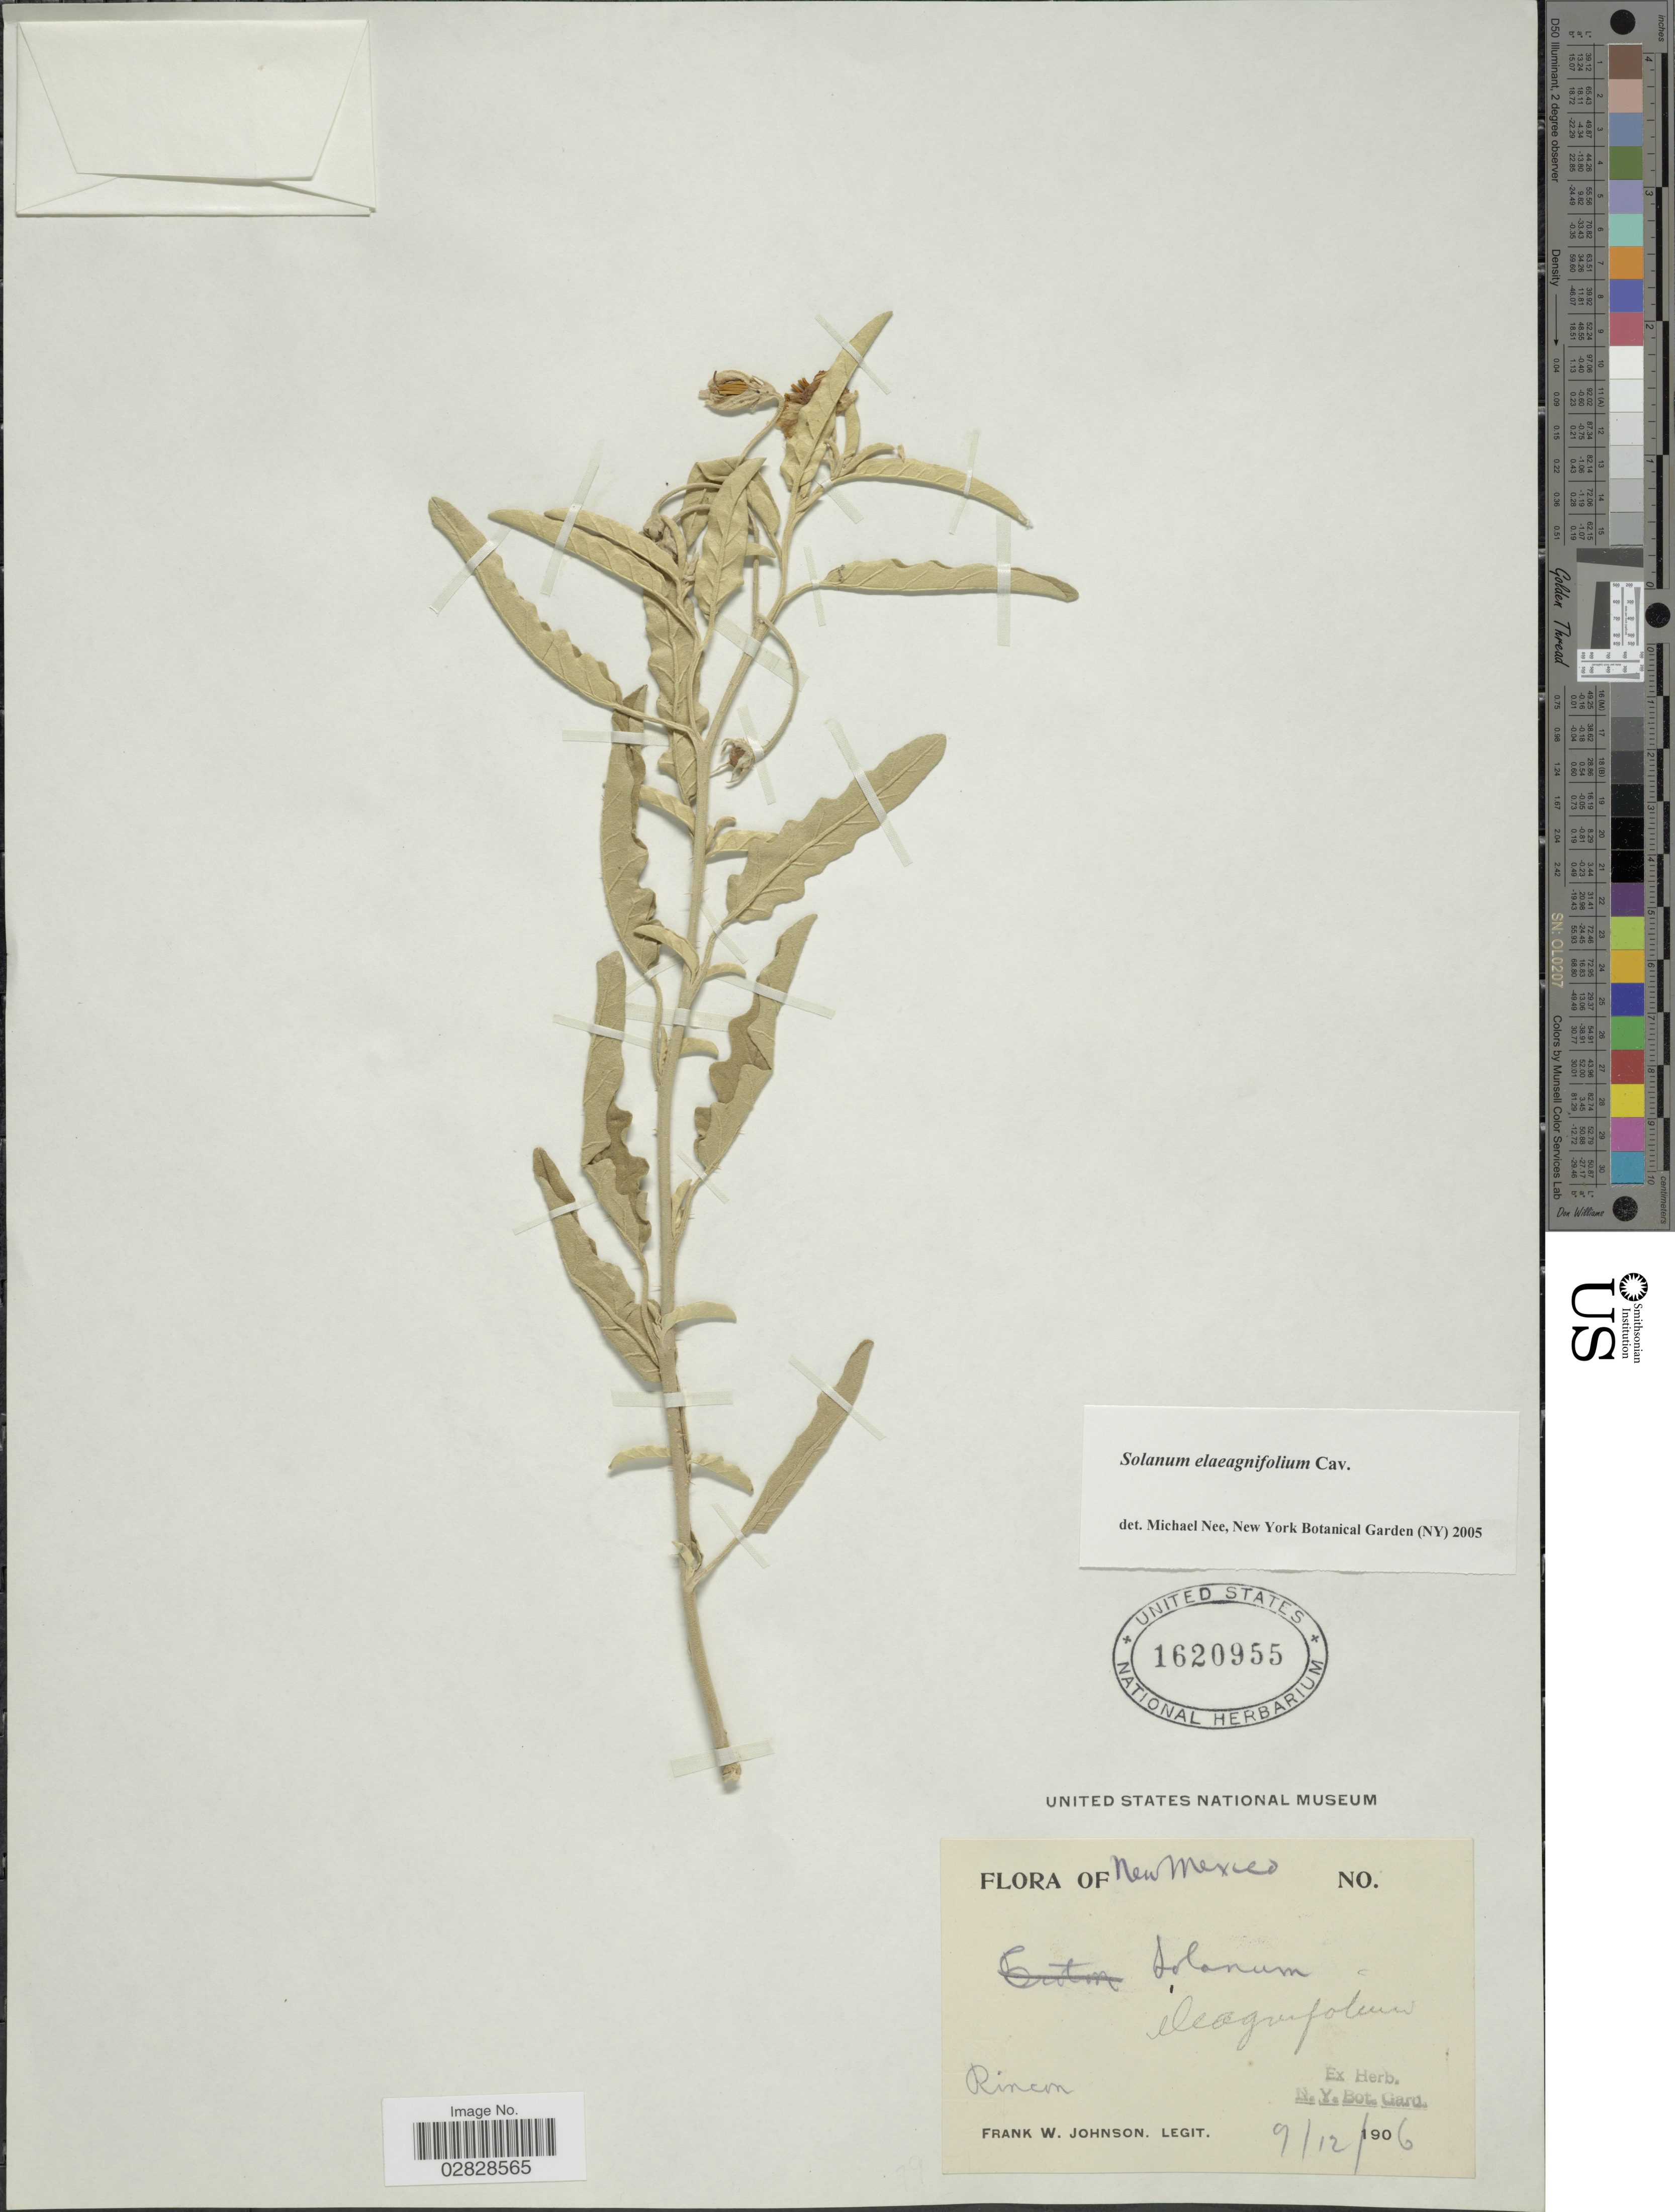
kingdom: Plantae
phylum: Tracheophyta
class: Magnoliopsida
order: Solanales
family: Solanaceae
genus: Solanum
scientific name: Solanum elaeagnifolium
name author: Cav.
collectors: F. W. Johnson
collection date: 1906-09-12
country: United States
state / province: New Mexico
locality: Rincon.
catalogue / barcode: US 1620955